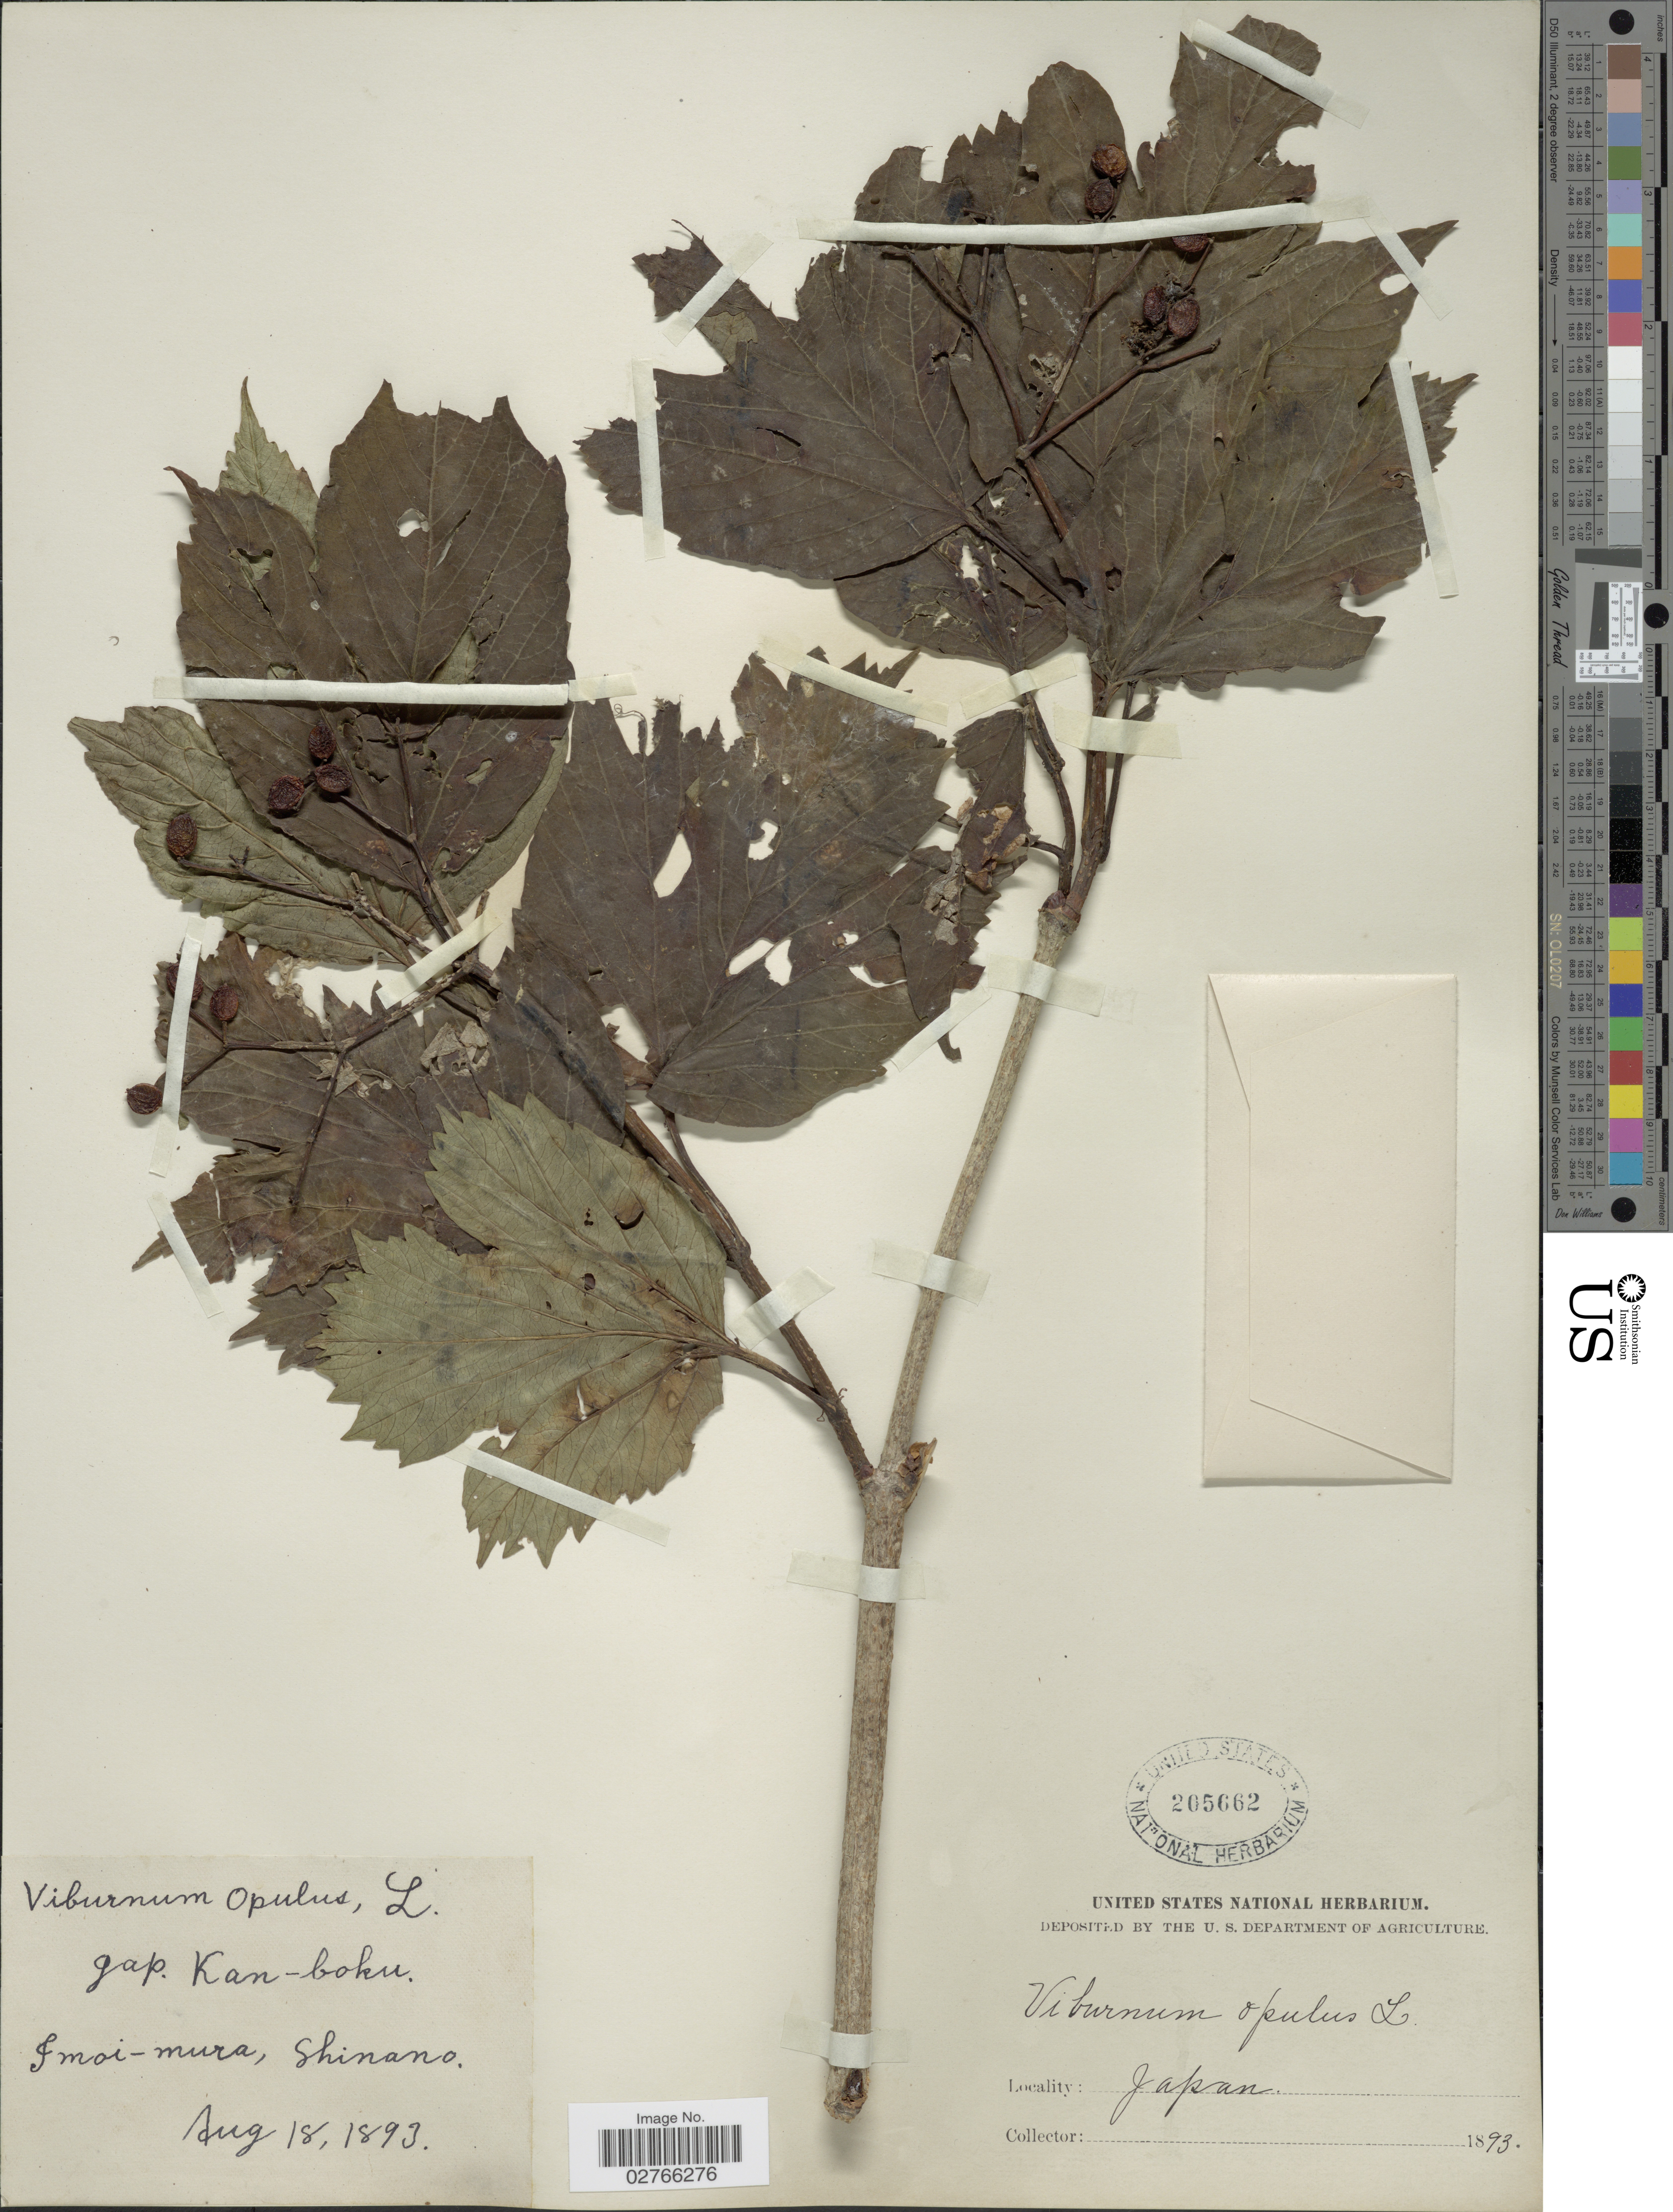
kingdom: Plantae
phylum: Tracheophyta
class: Magnoliopsida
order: Dipsacales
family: Viburnaceae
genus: Viburnum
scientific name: Viburnum opulus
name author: L.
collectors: ex herb. United States National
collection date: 1893-08-18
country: Japan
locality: Imoi-mura, Shinano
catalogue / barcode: US 205662